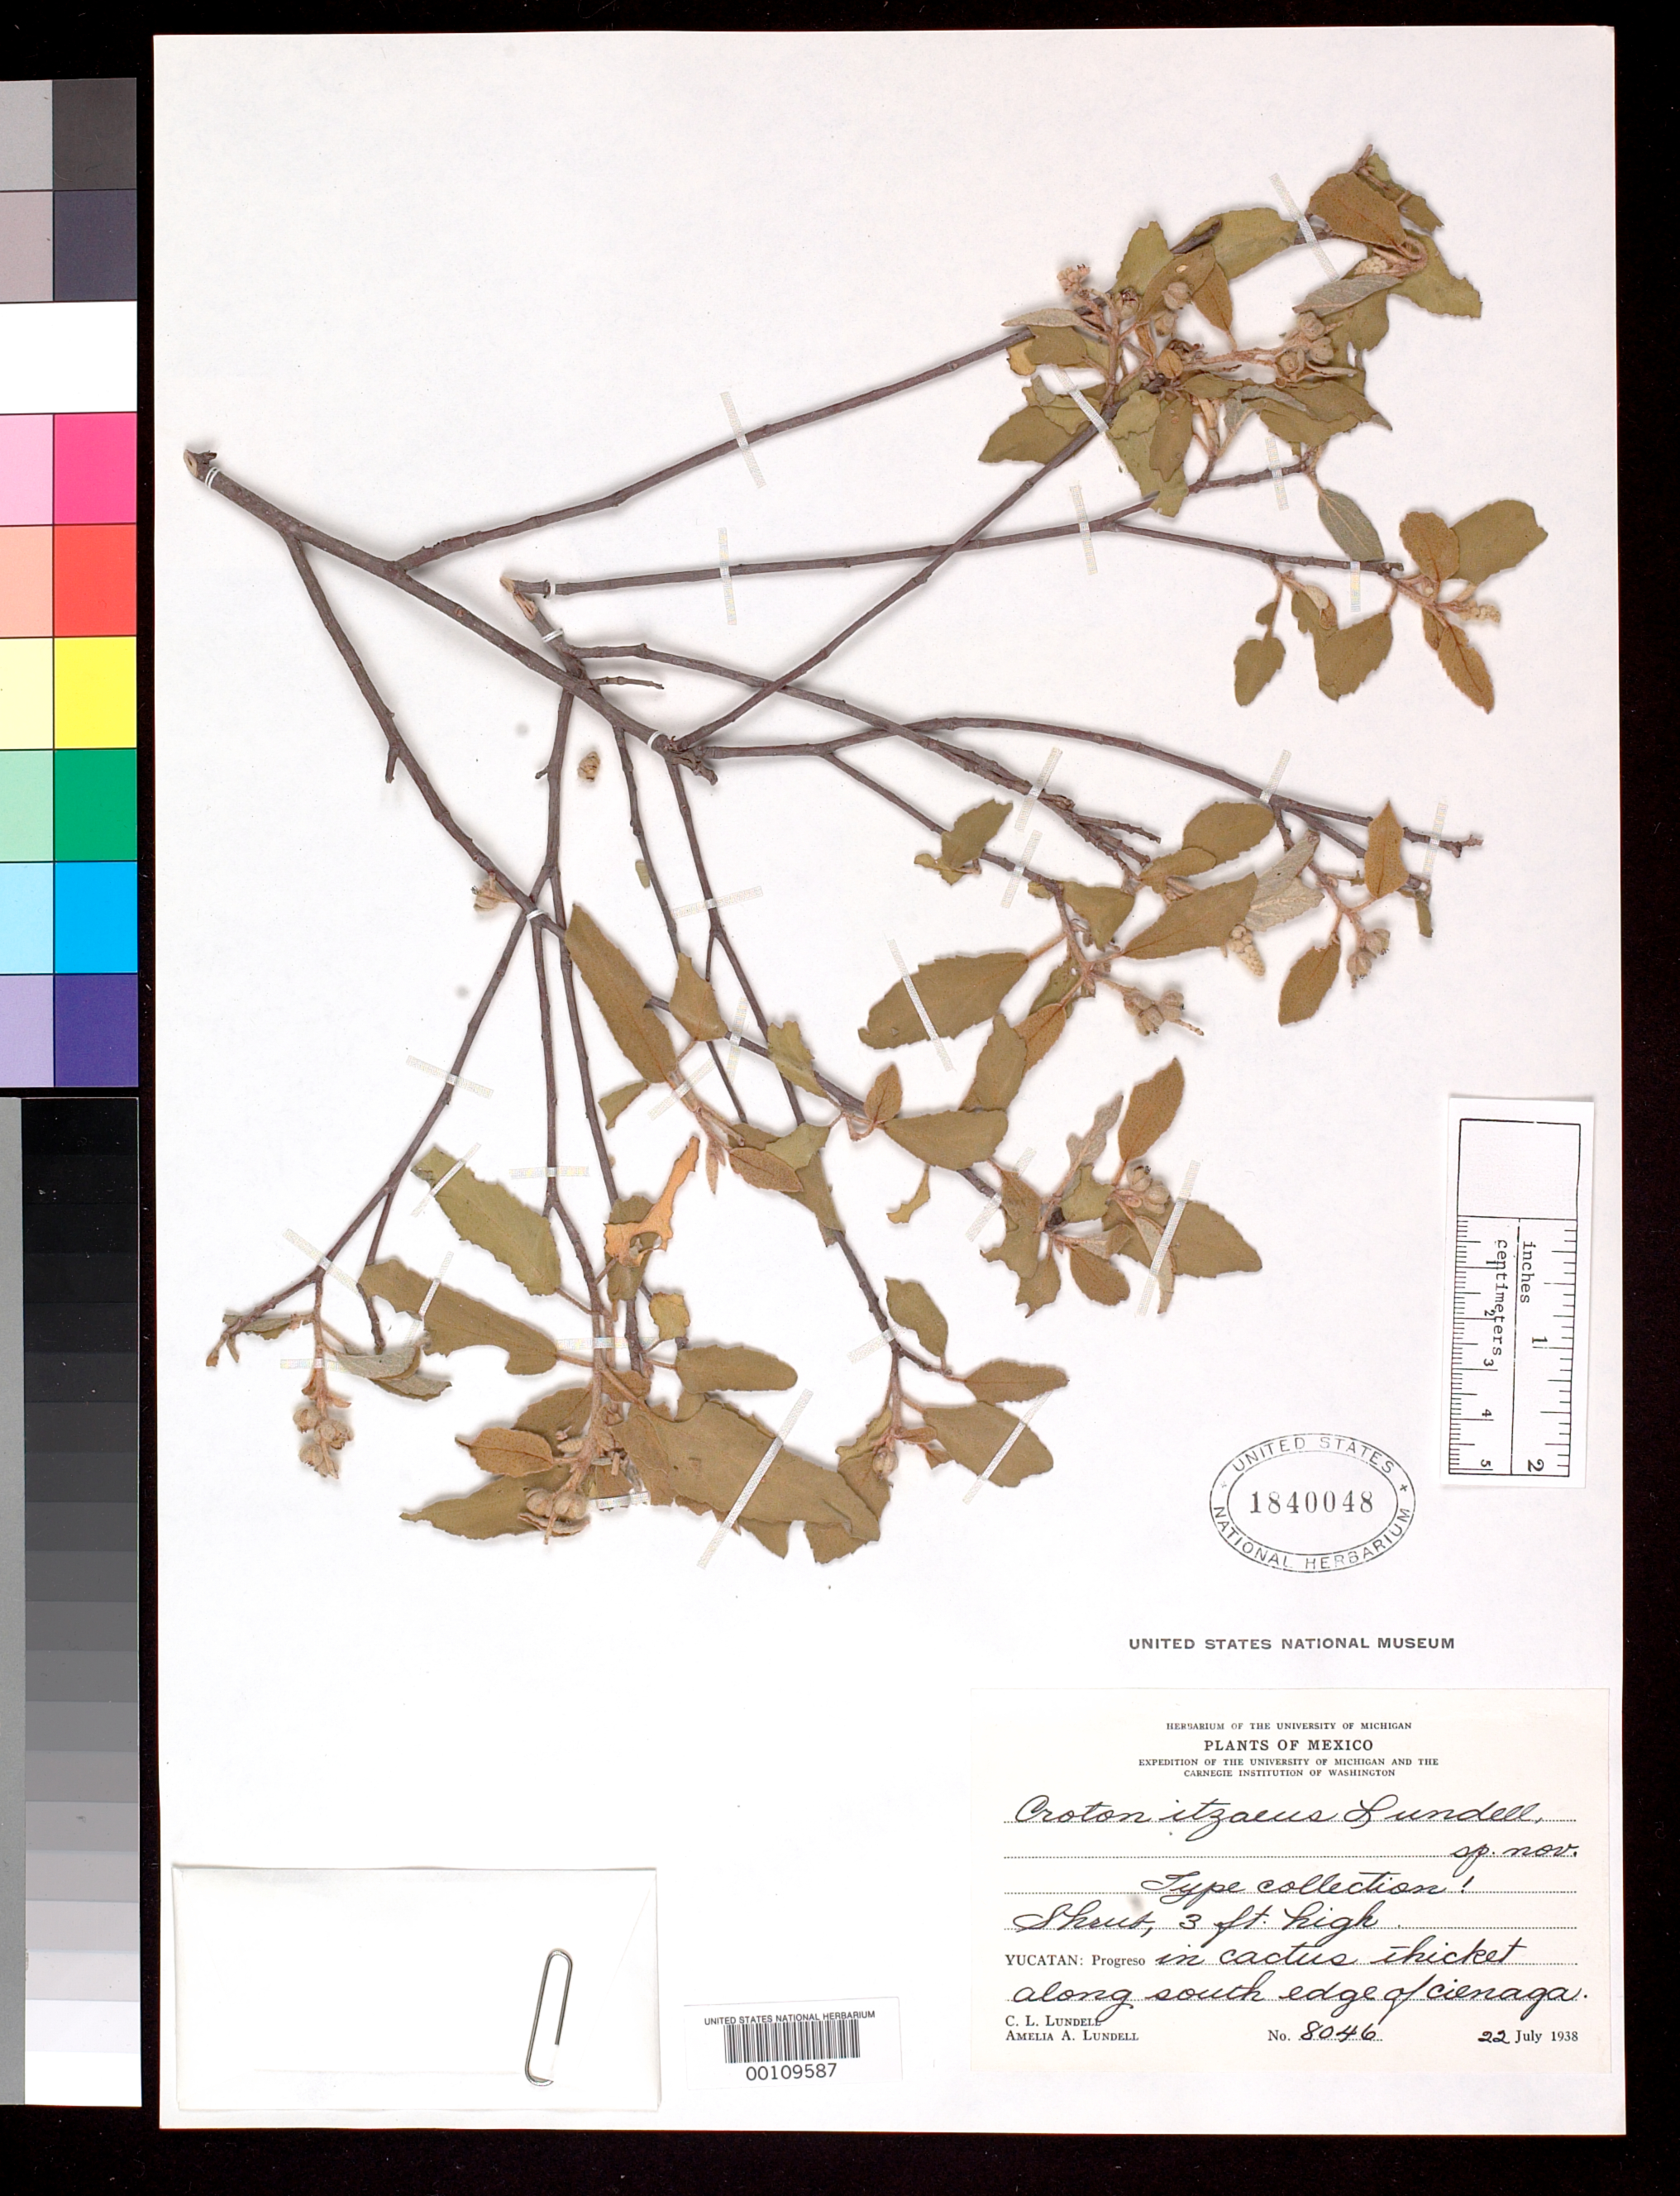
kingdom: Plantae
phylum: Tracheophyta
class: Magnoliopsida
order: Malpighiales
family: Euphorbiaceae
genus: Croton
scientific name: Croton itzaeus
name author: Lundell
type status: Isotype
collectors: C. L. Lundell & A. A. Lundell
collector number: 8046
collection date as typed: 22 Jul 1938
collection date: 1938-07-22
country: Mexico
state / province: Yucatán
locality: Progresso.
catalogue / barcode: US 1840048